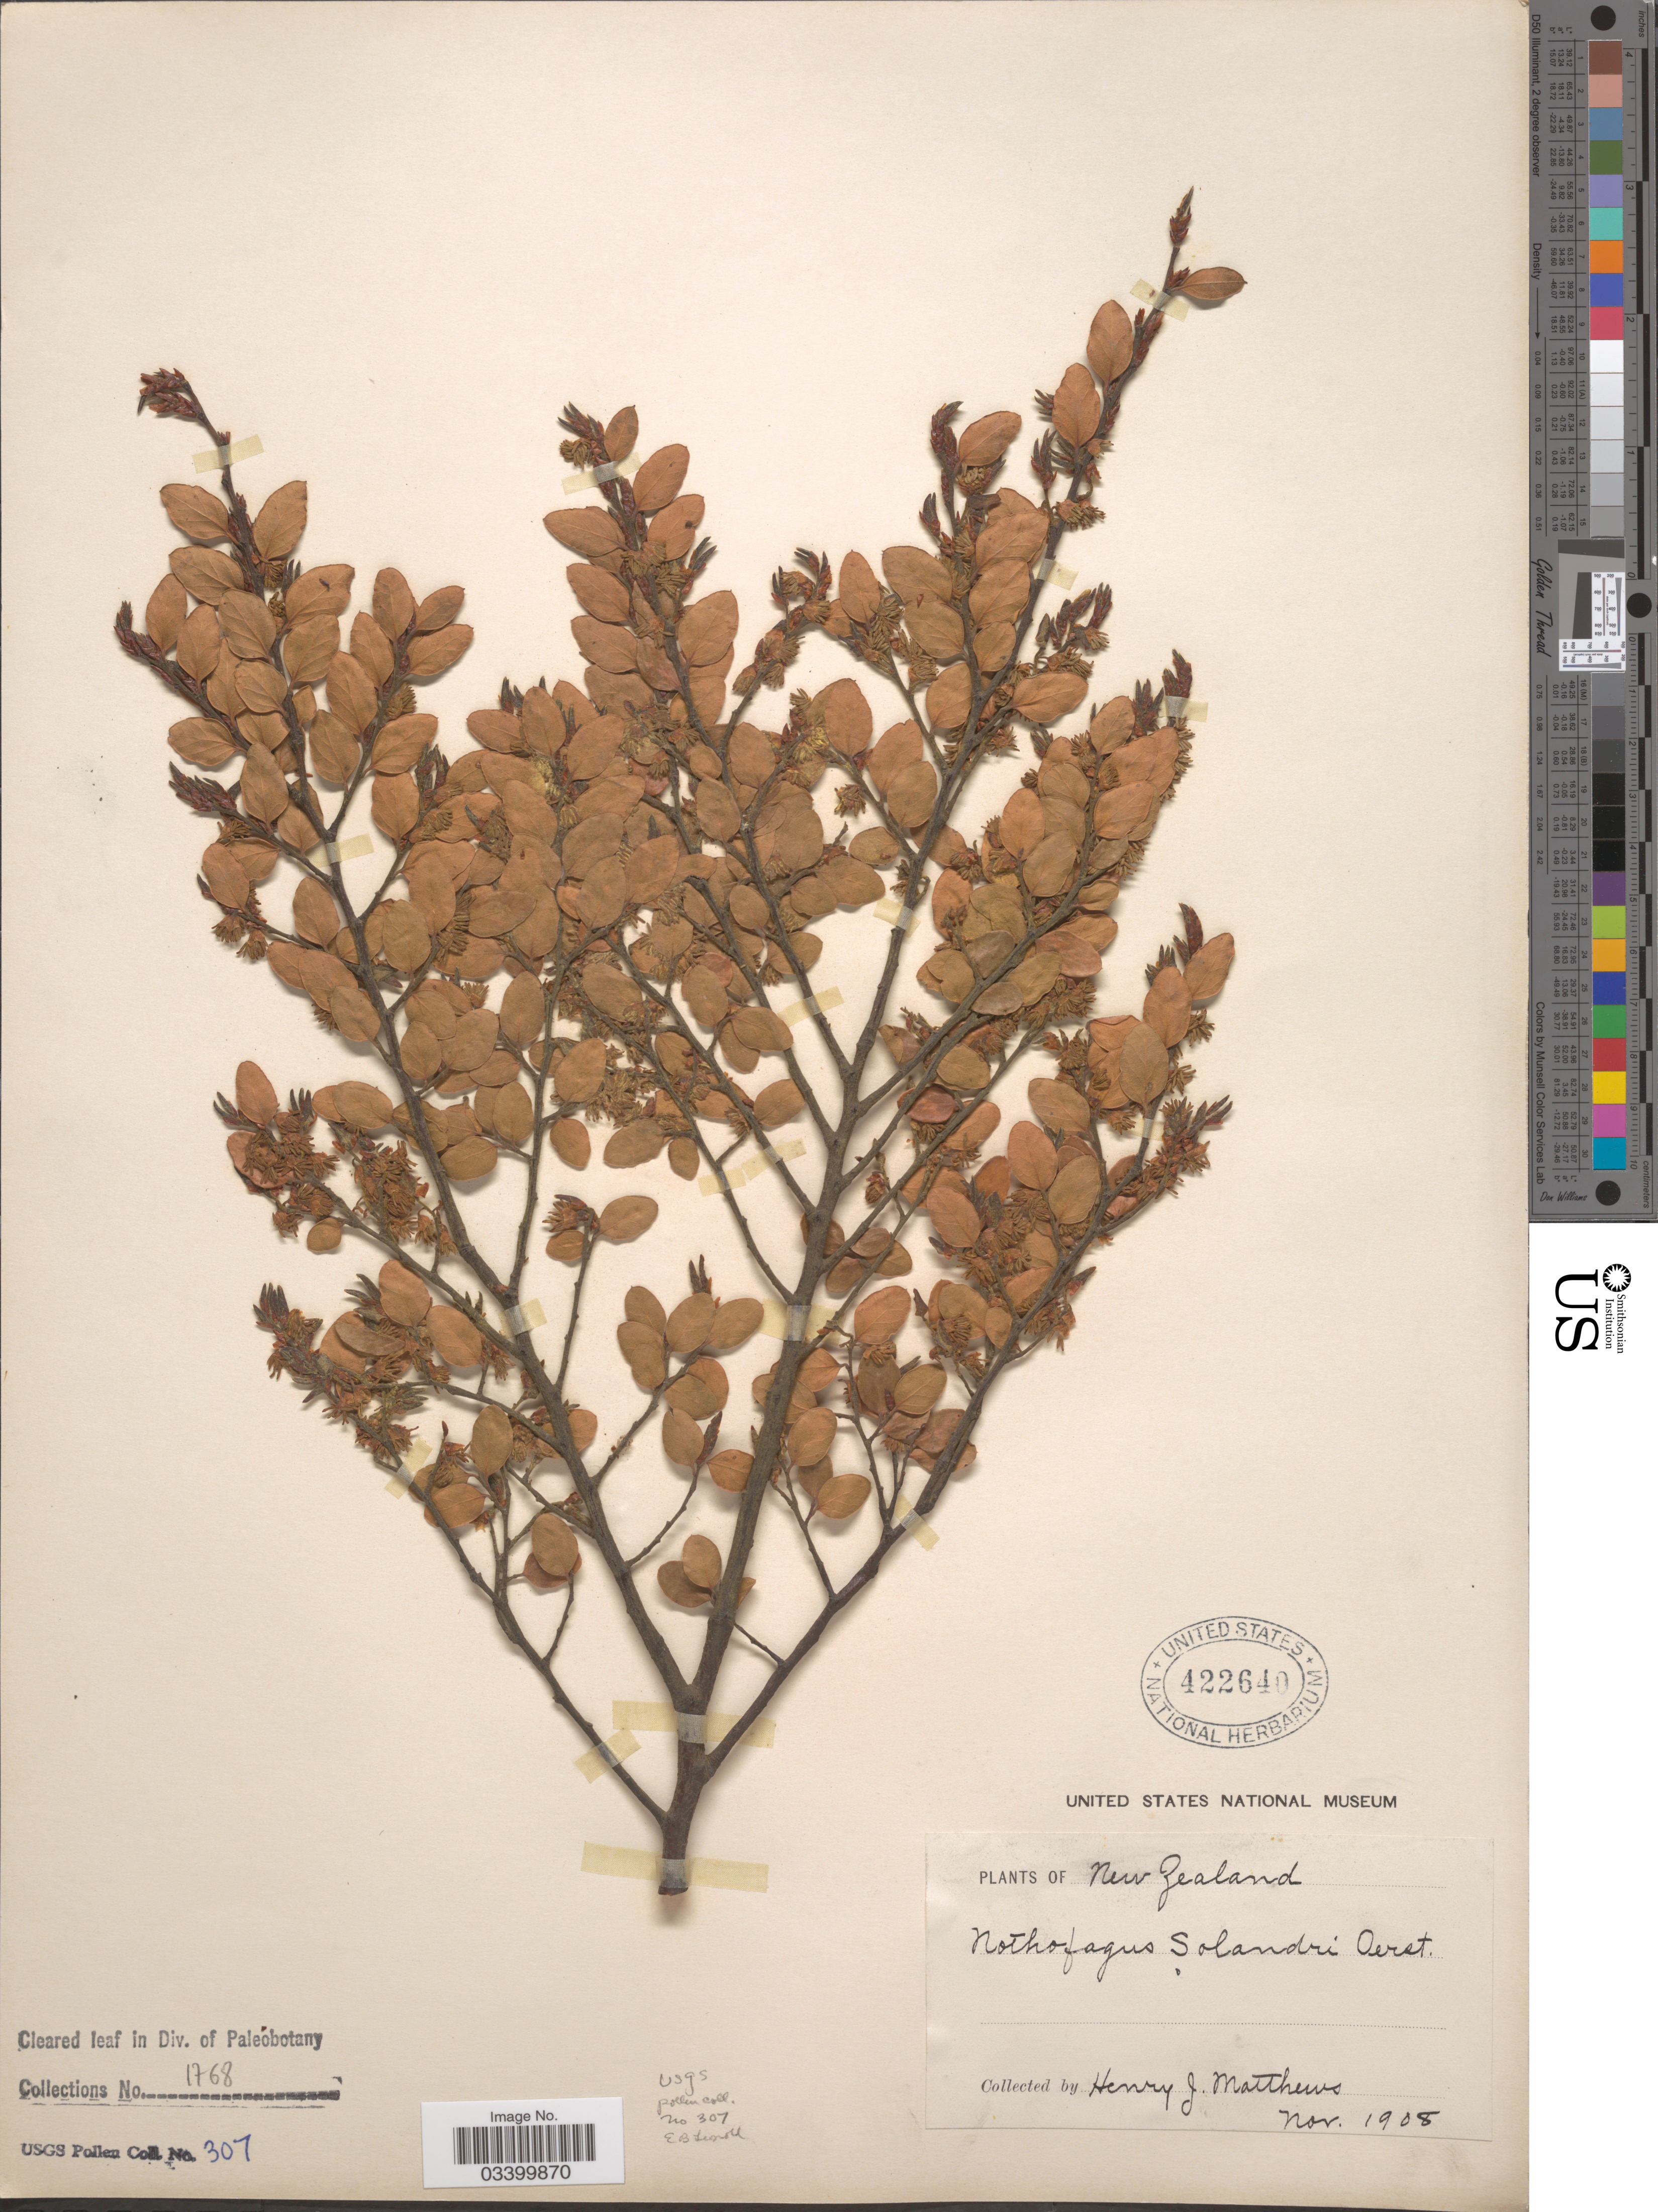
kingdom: Plantae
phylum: Tracheophyta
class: Magnoliopsida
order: Fagales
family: Nothofagaceae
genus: Nothofagus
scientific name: Nothofagus solandri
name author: (Hook. f.) Oerst.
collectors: H. J. Matthews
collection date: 1908-11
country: New Zealand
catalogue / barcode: US 422640